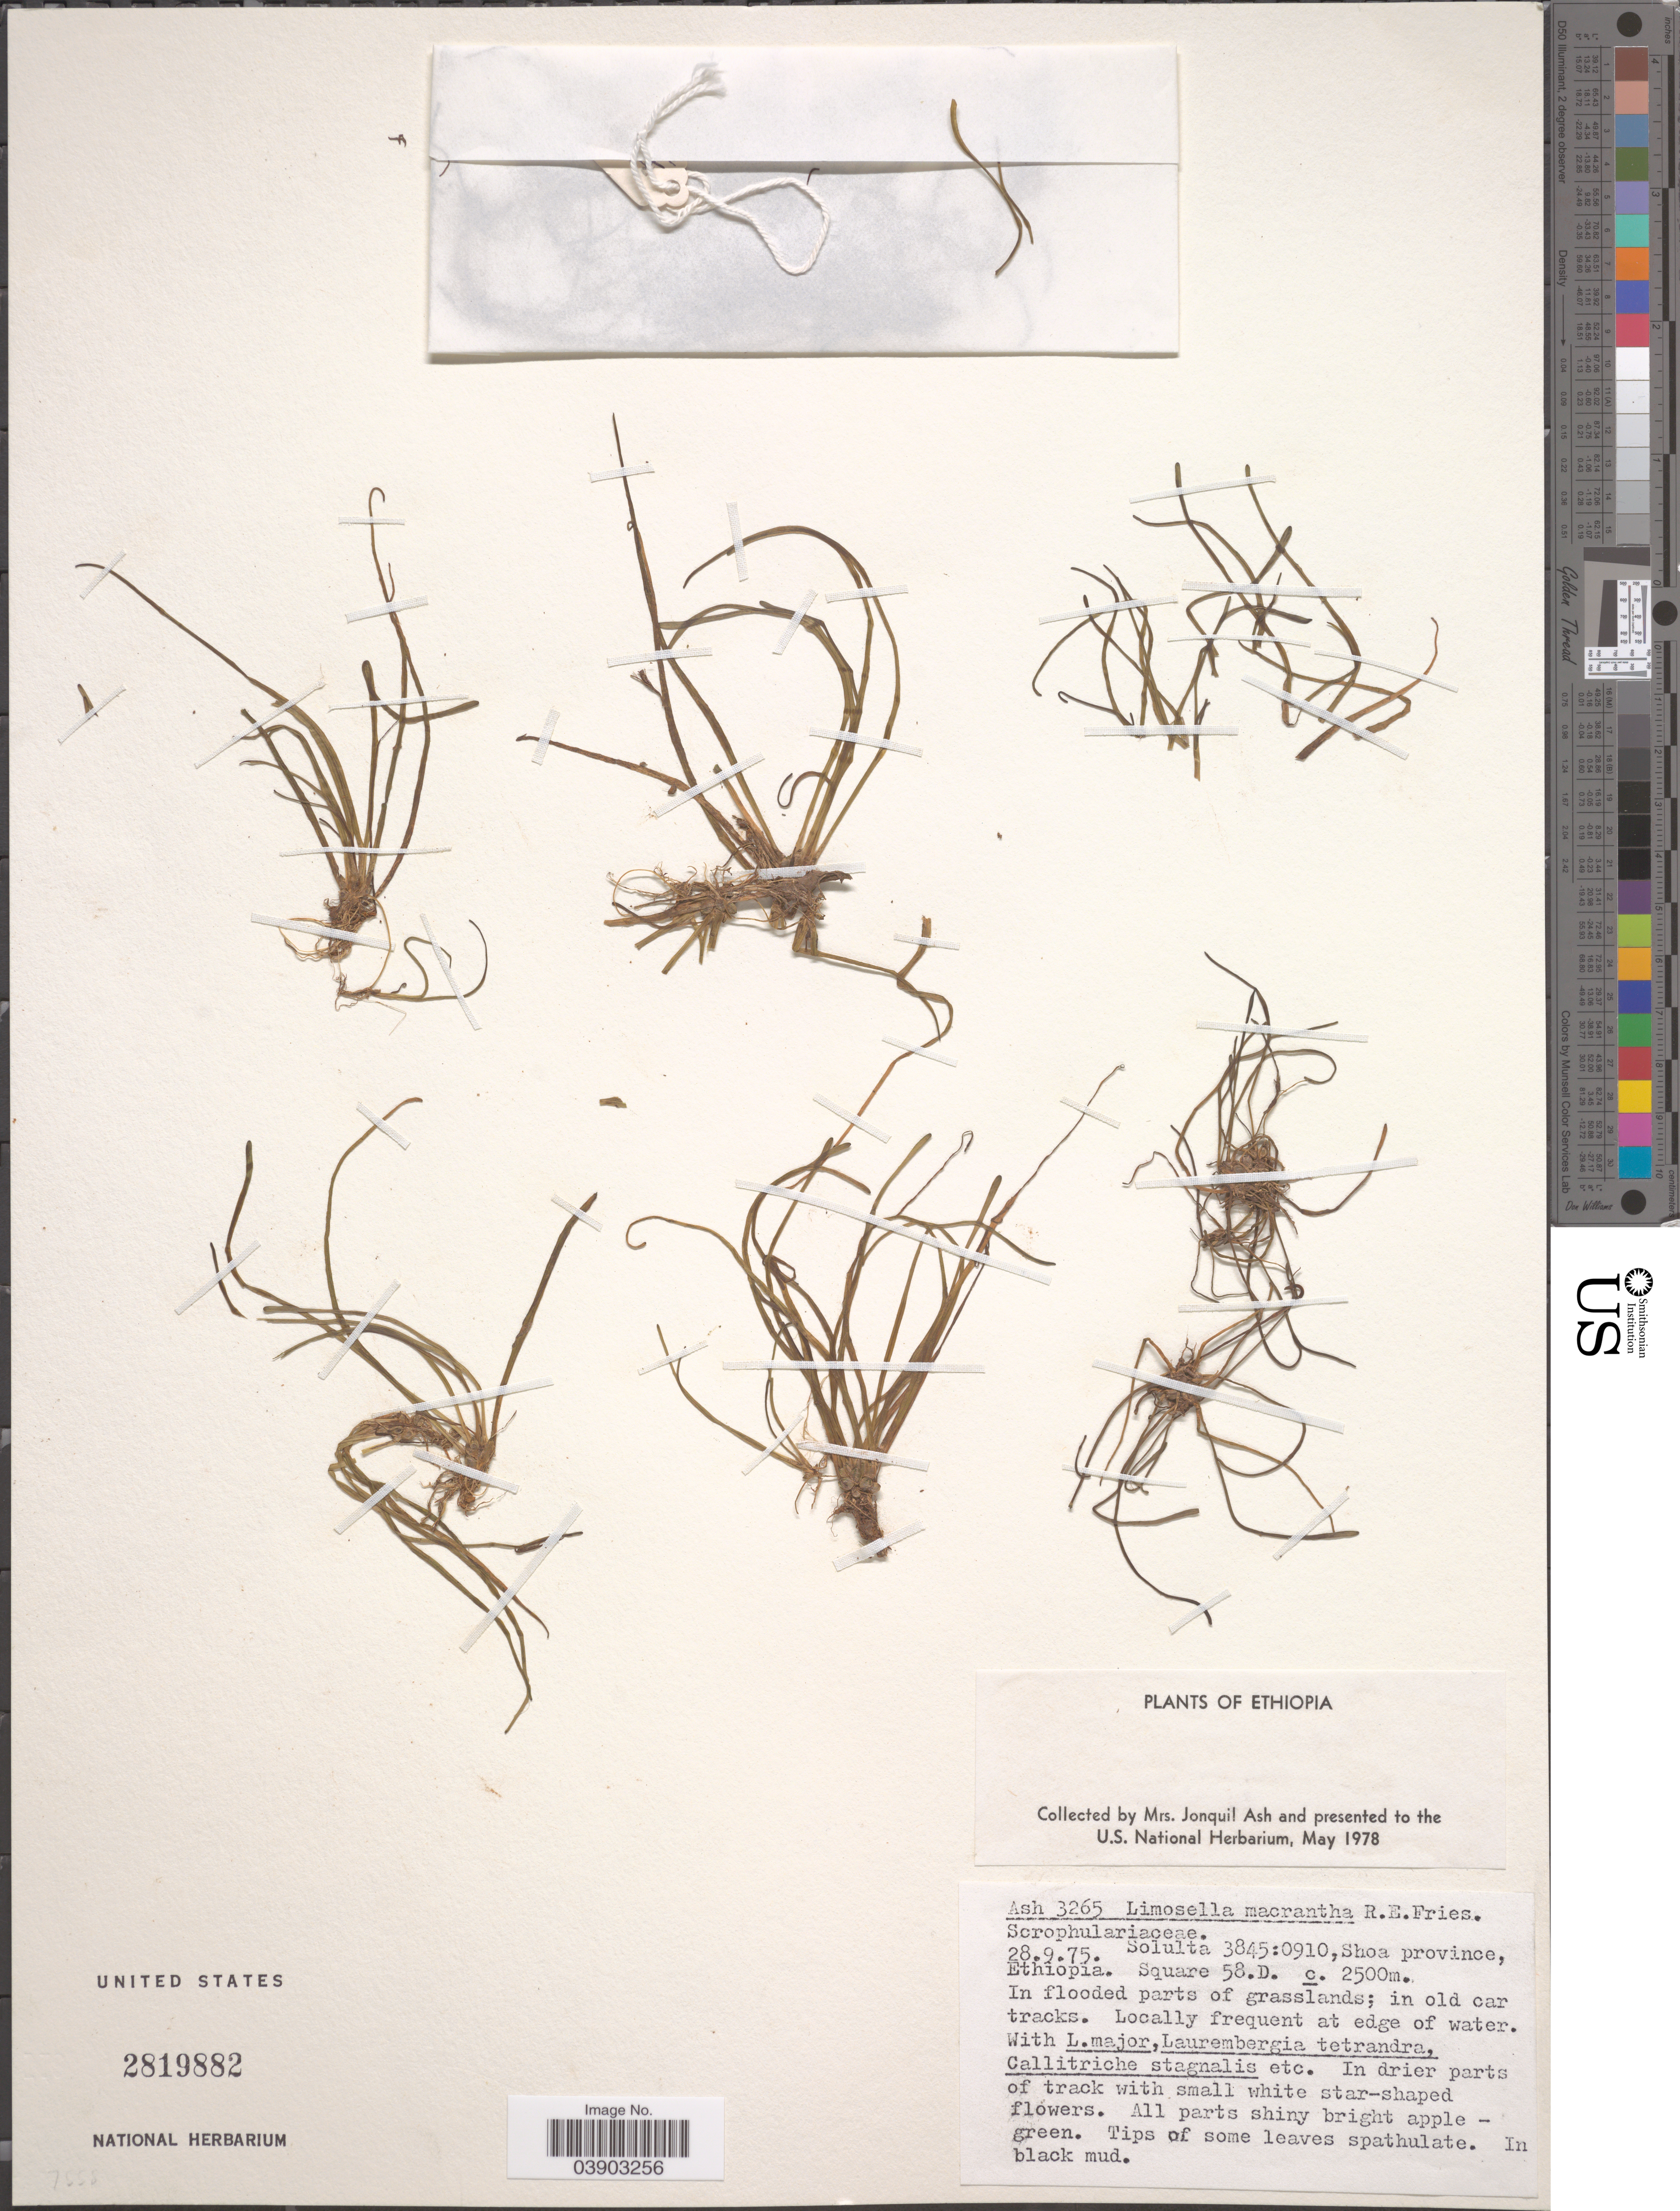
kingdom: Plantae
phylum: Tracheophyta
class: Magnoliopsida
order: Lamiales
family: Scrophulariaceae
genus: Limosella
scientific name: Limosella macrantha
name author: R.E. Fr.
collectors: J. Ash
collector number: Ash 3265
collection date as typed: Transcribed d/m/y: 28/9/75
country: Ethiopia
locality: Solulta 3845:0910, Shoa province. Square 58.D.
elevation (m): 2500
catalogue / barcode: US 2819882